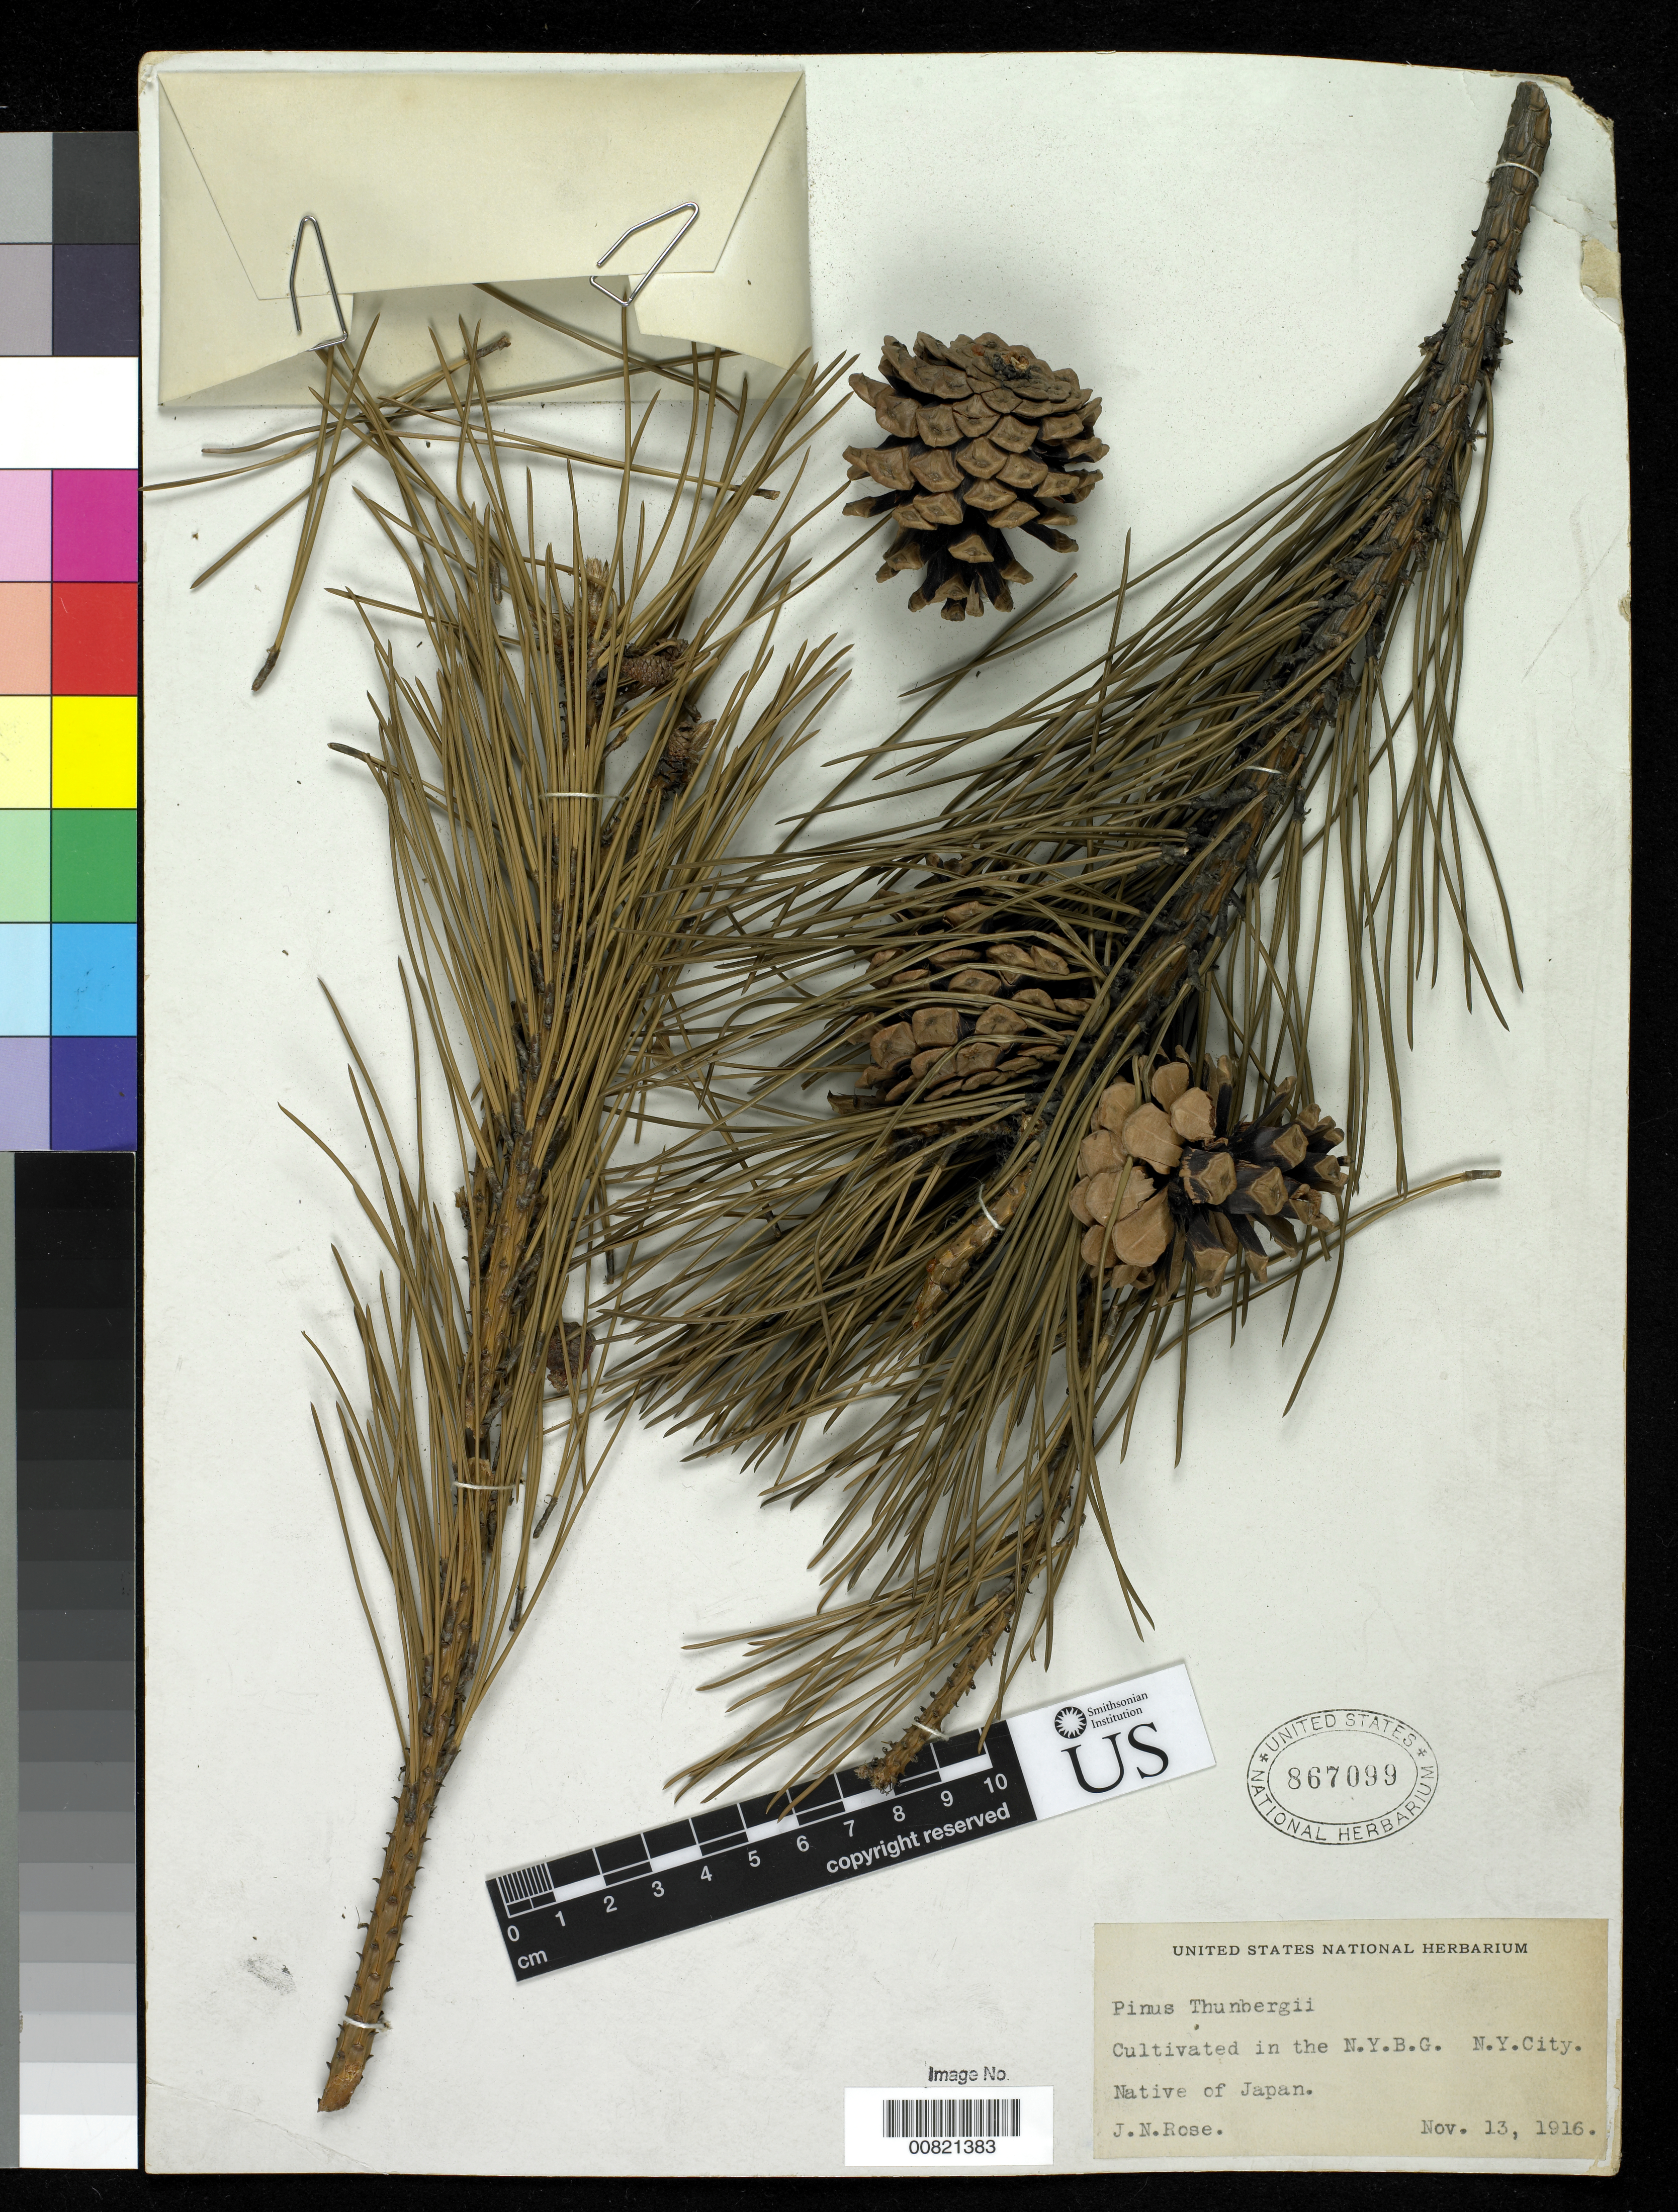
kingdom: Plantae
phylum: Tracheophyta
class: Pinopsida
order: Pinales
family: Pinaceae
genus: Pinus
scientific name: Pinus thunbergii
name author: Parl.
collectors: J. N. Rose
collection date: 1916-11-13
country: United States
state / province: New York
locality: New York Botanical Garden, New York City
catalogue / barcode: US 867099